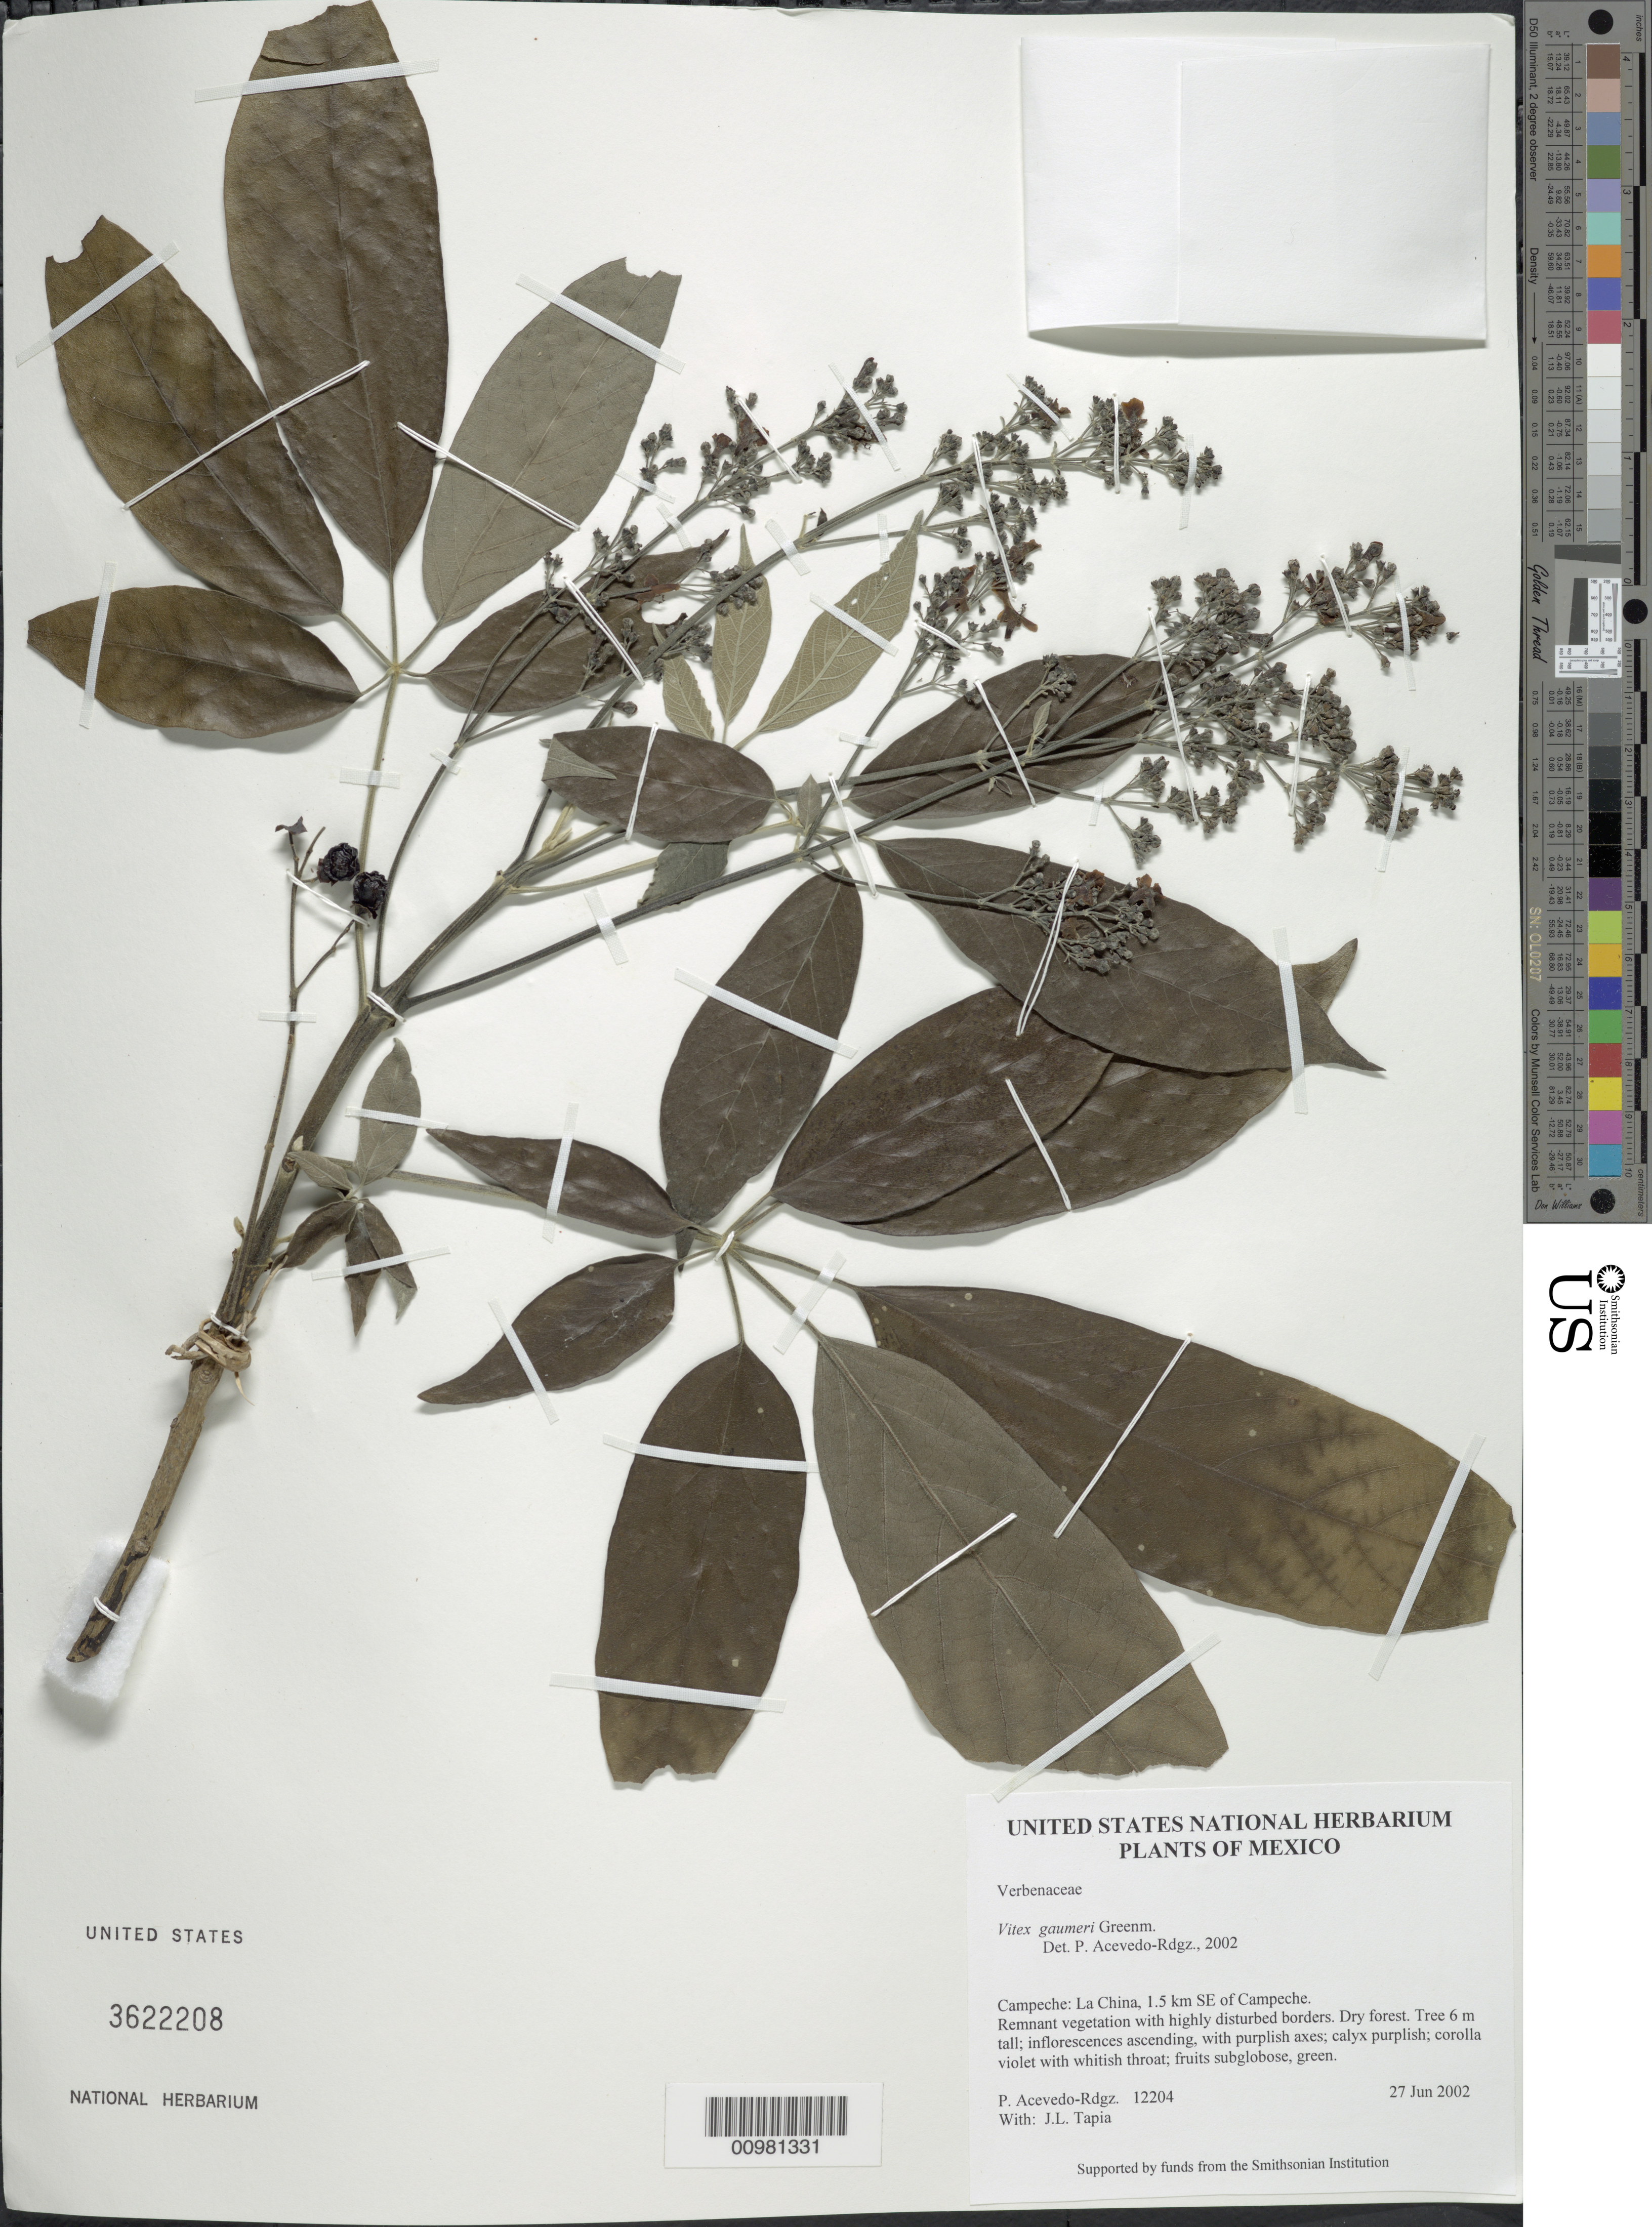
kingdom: Plantae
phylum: Tracheophyta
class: Magnoliopsida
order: Lamiales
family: Lamiaceae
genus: Vitex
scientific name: Vitex gaumeri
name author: Greenm.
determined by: Acevedo-Rodríguez, P., (BOT), Smithsonian Institution - National Museum of Natural History (UNITED STATES)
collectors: P. Acevedo-Rodr. & J. L. Tapia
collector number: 12204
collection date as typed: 27 Jun 2002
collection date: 2002-06-27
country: Mexico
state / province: Campeche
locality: Campeche: La China, 1.5 km SE of Campeche.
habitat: Remnant vegetation with highly disturbed borders. Dry forest.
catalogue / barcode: US 3622208